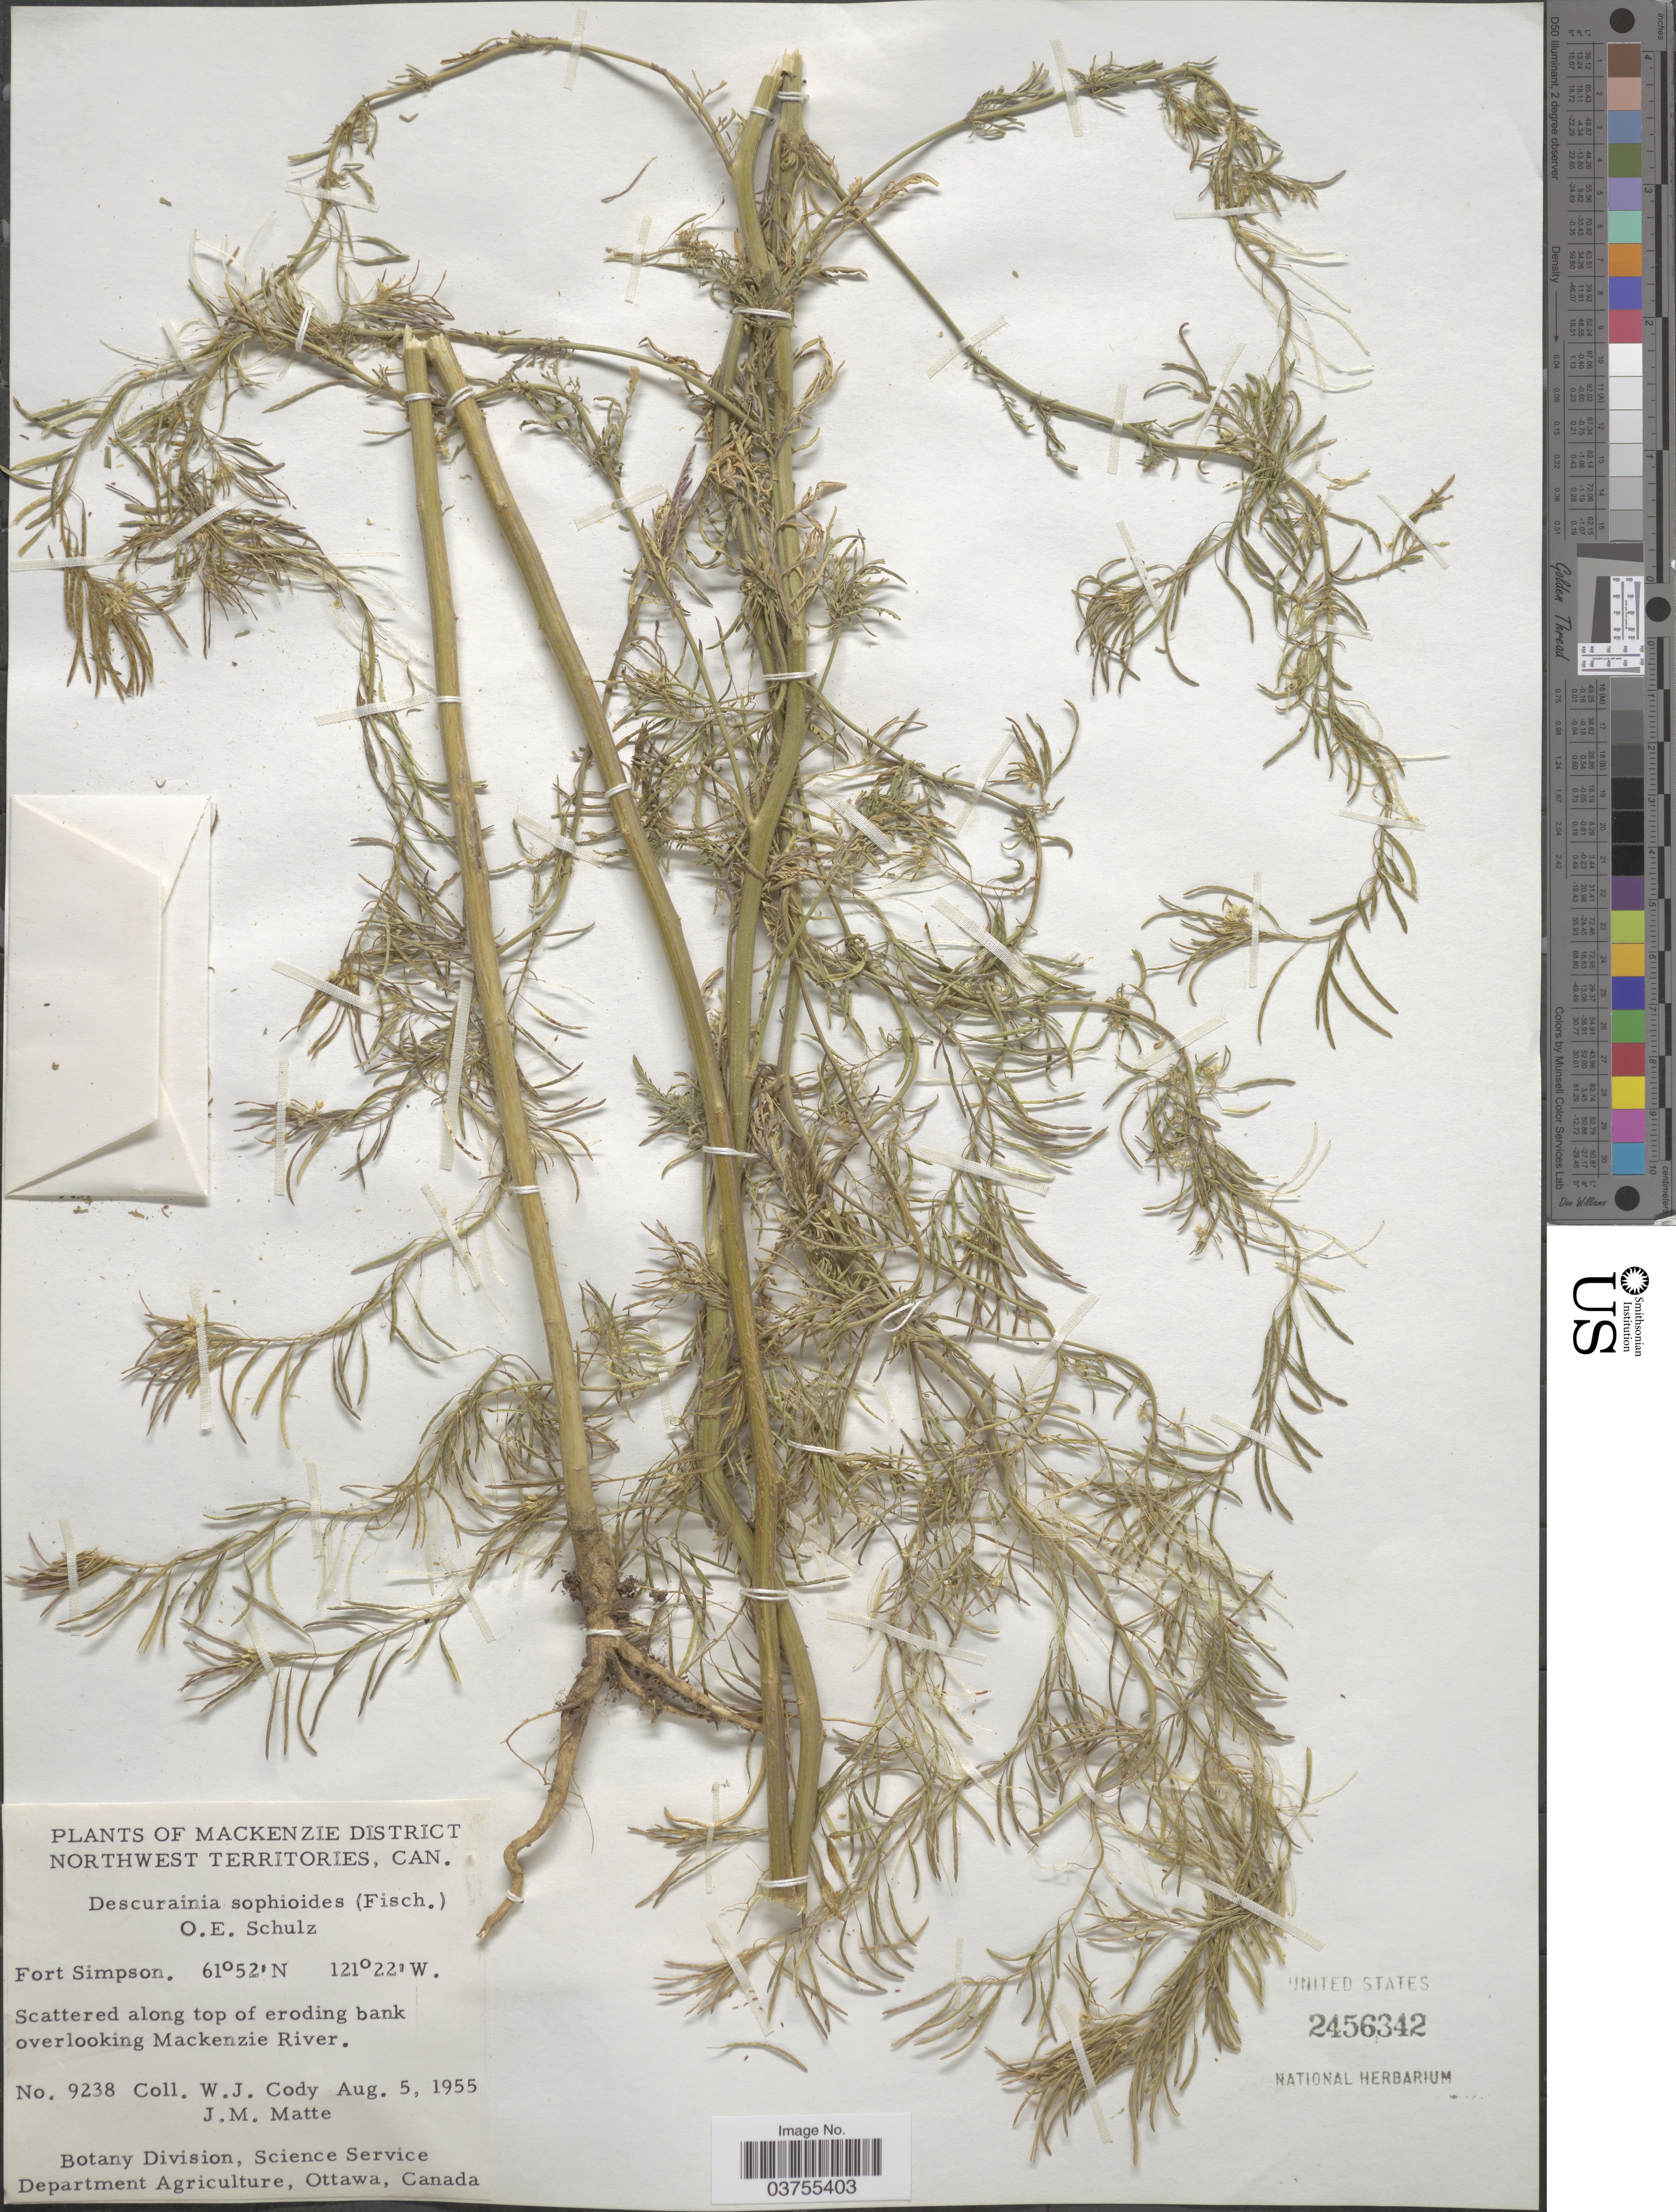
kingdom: Plantae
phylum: Tracheophyta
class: Magnoliopsida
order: Brassicales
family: Brassicaceae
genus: Descurainia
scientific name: Descurainia sophioides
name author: (Fisch.) O.E. Schultz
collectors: W. Cody & J. Matte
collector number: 9238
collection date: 1955-08-05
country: United States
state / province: Alaska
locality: Fort Simpson. Scattered along top of eroding bank overlooking Mackenzie bank.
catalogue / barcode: US 2456342